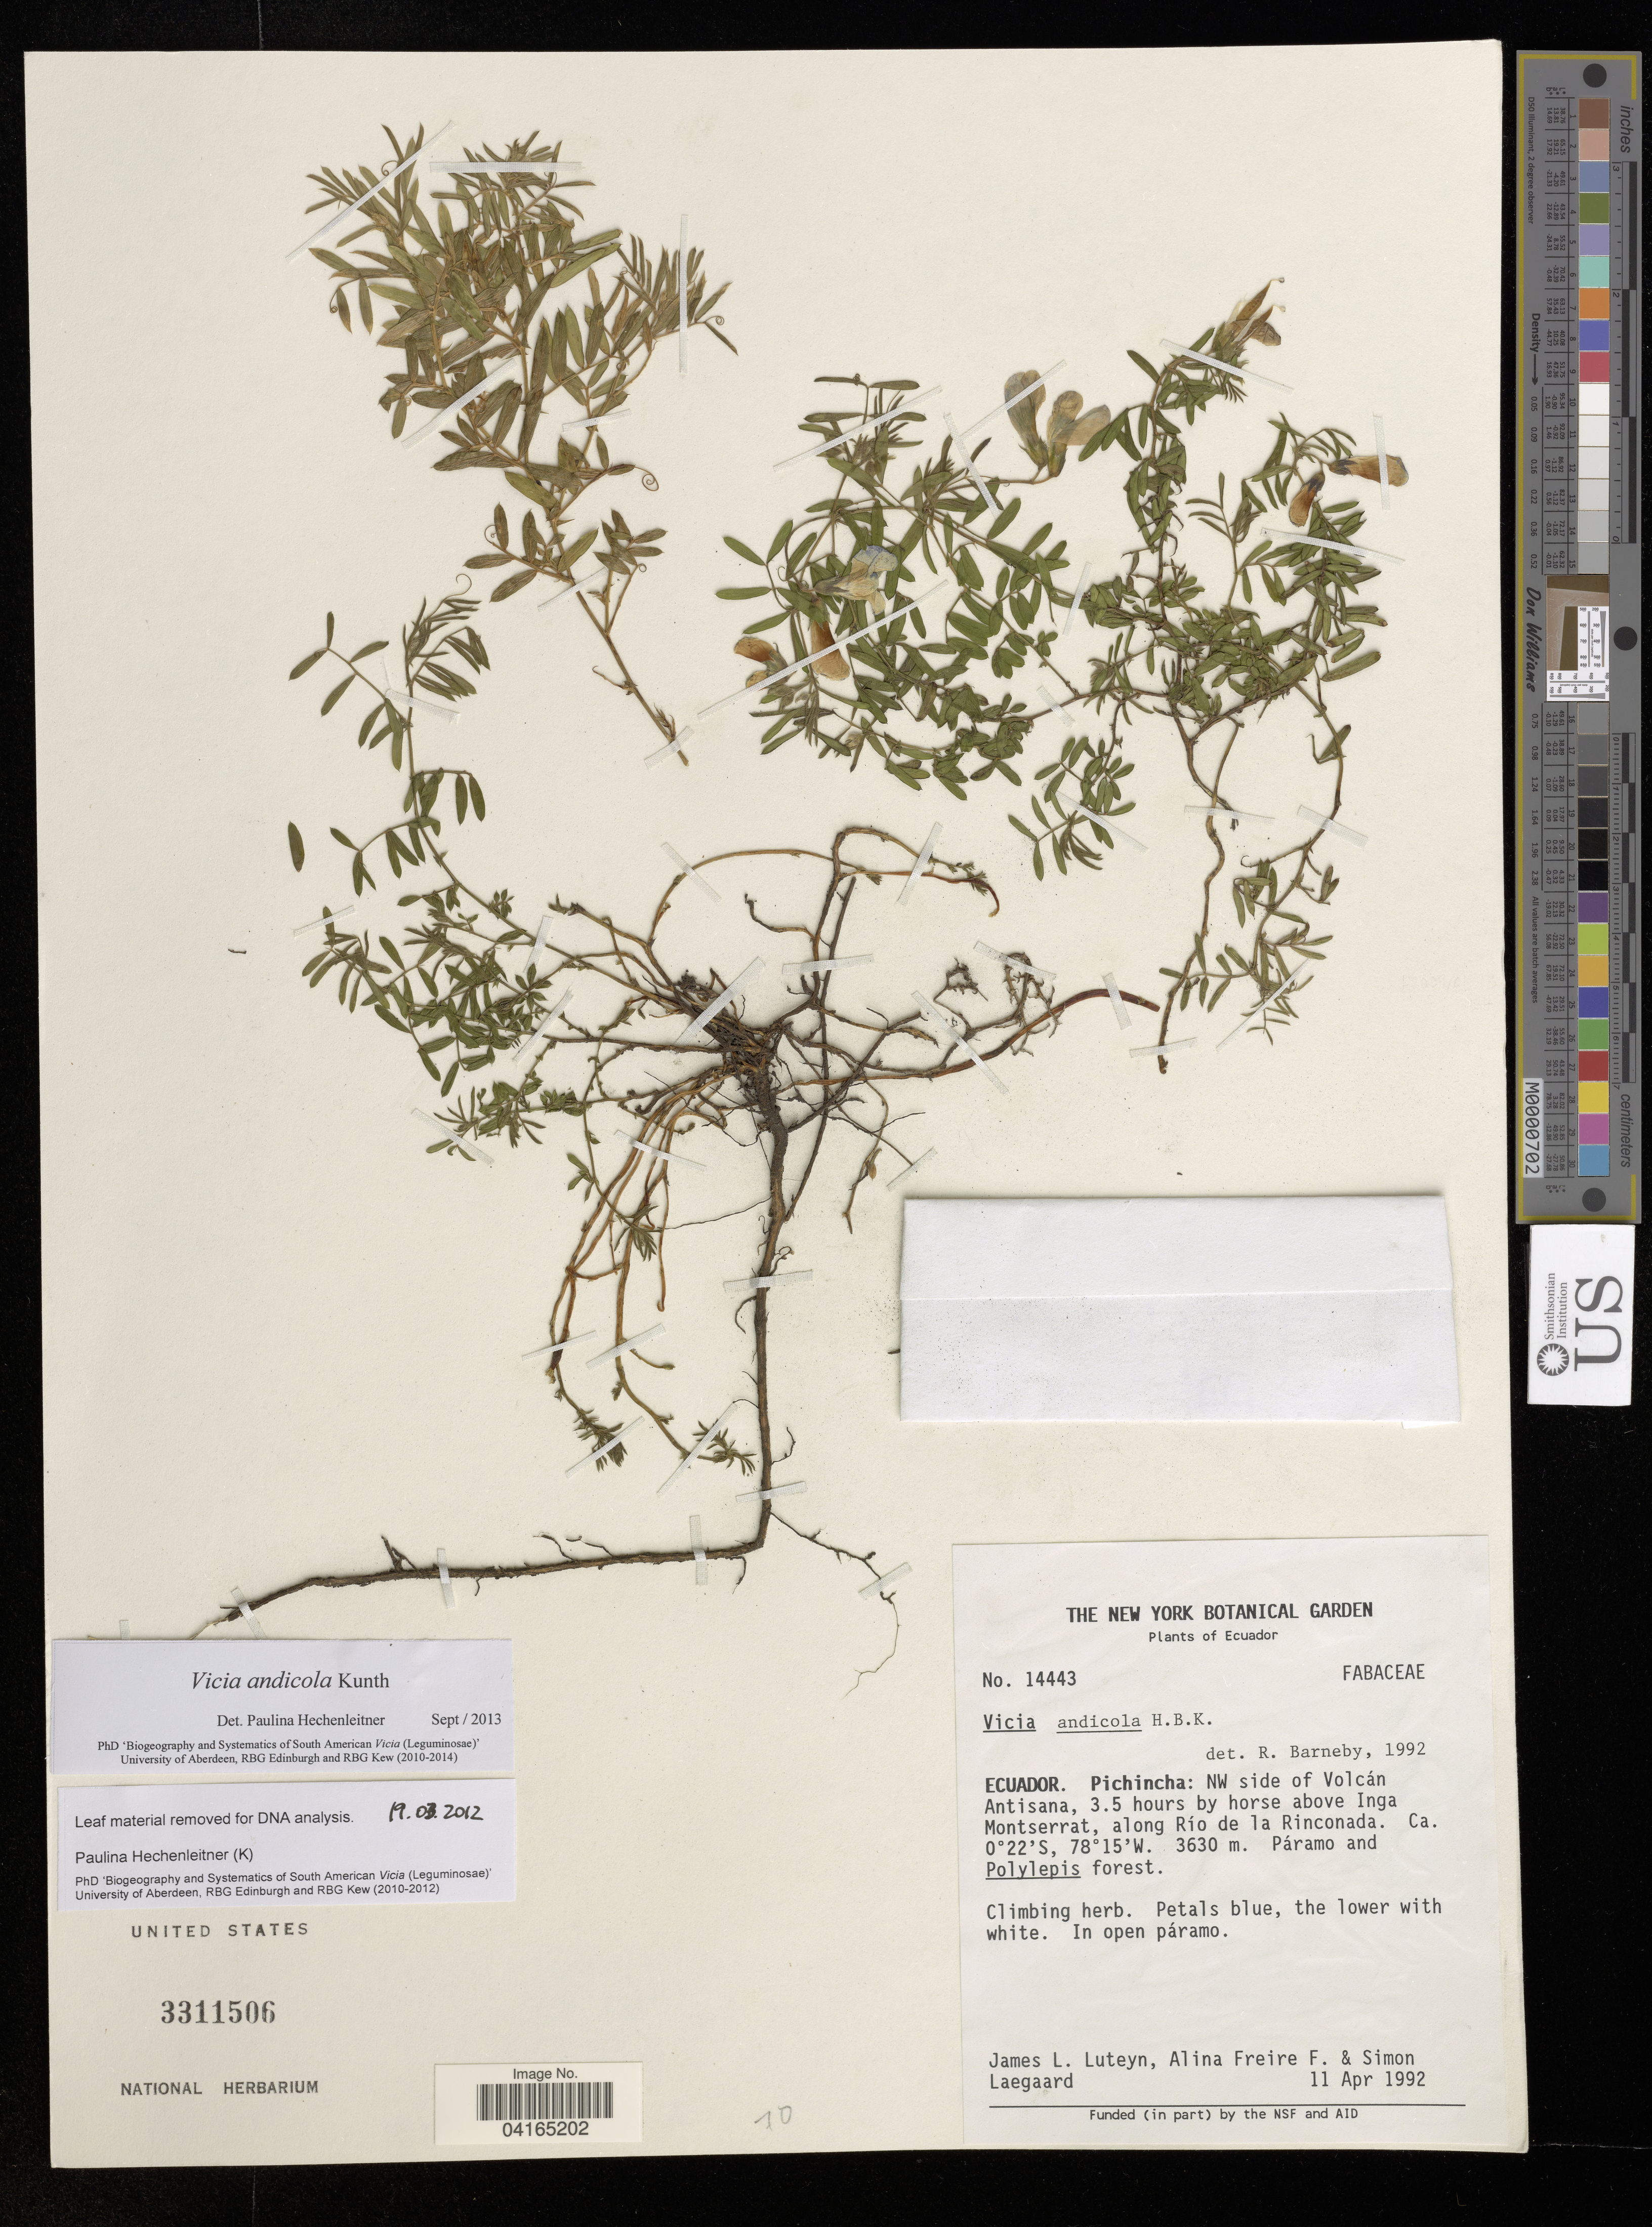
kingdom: Plantae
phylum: Tracheophyta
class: Magnoliopsida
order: Fabales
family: Fabaceae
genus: Vicia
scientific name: Vicia andicola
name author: Kunth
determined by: Hechenleitner, Paulina, RBG Edinburgh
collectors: J. L. Luteyn, A. Freire & S. Lægaard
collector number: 14443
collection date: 1992-04-11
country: Ecuador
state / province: Pichincha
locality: NW side of Volcán Antisana, 3.5 hours by horse above Inga Montserrat, along Río de la Rinconada.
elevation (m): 3630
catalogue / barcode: US 3311506